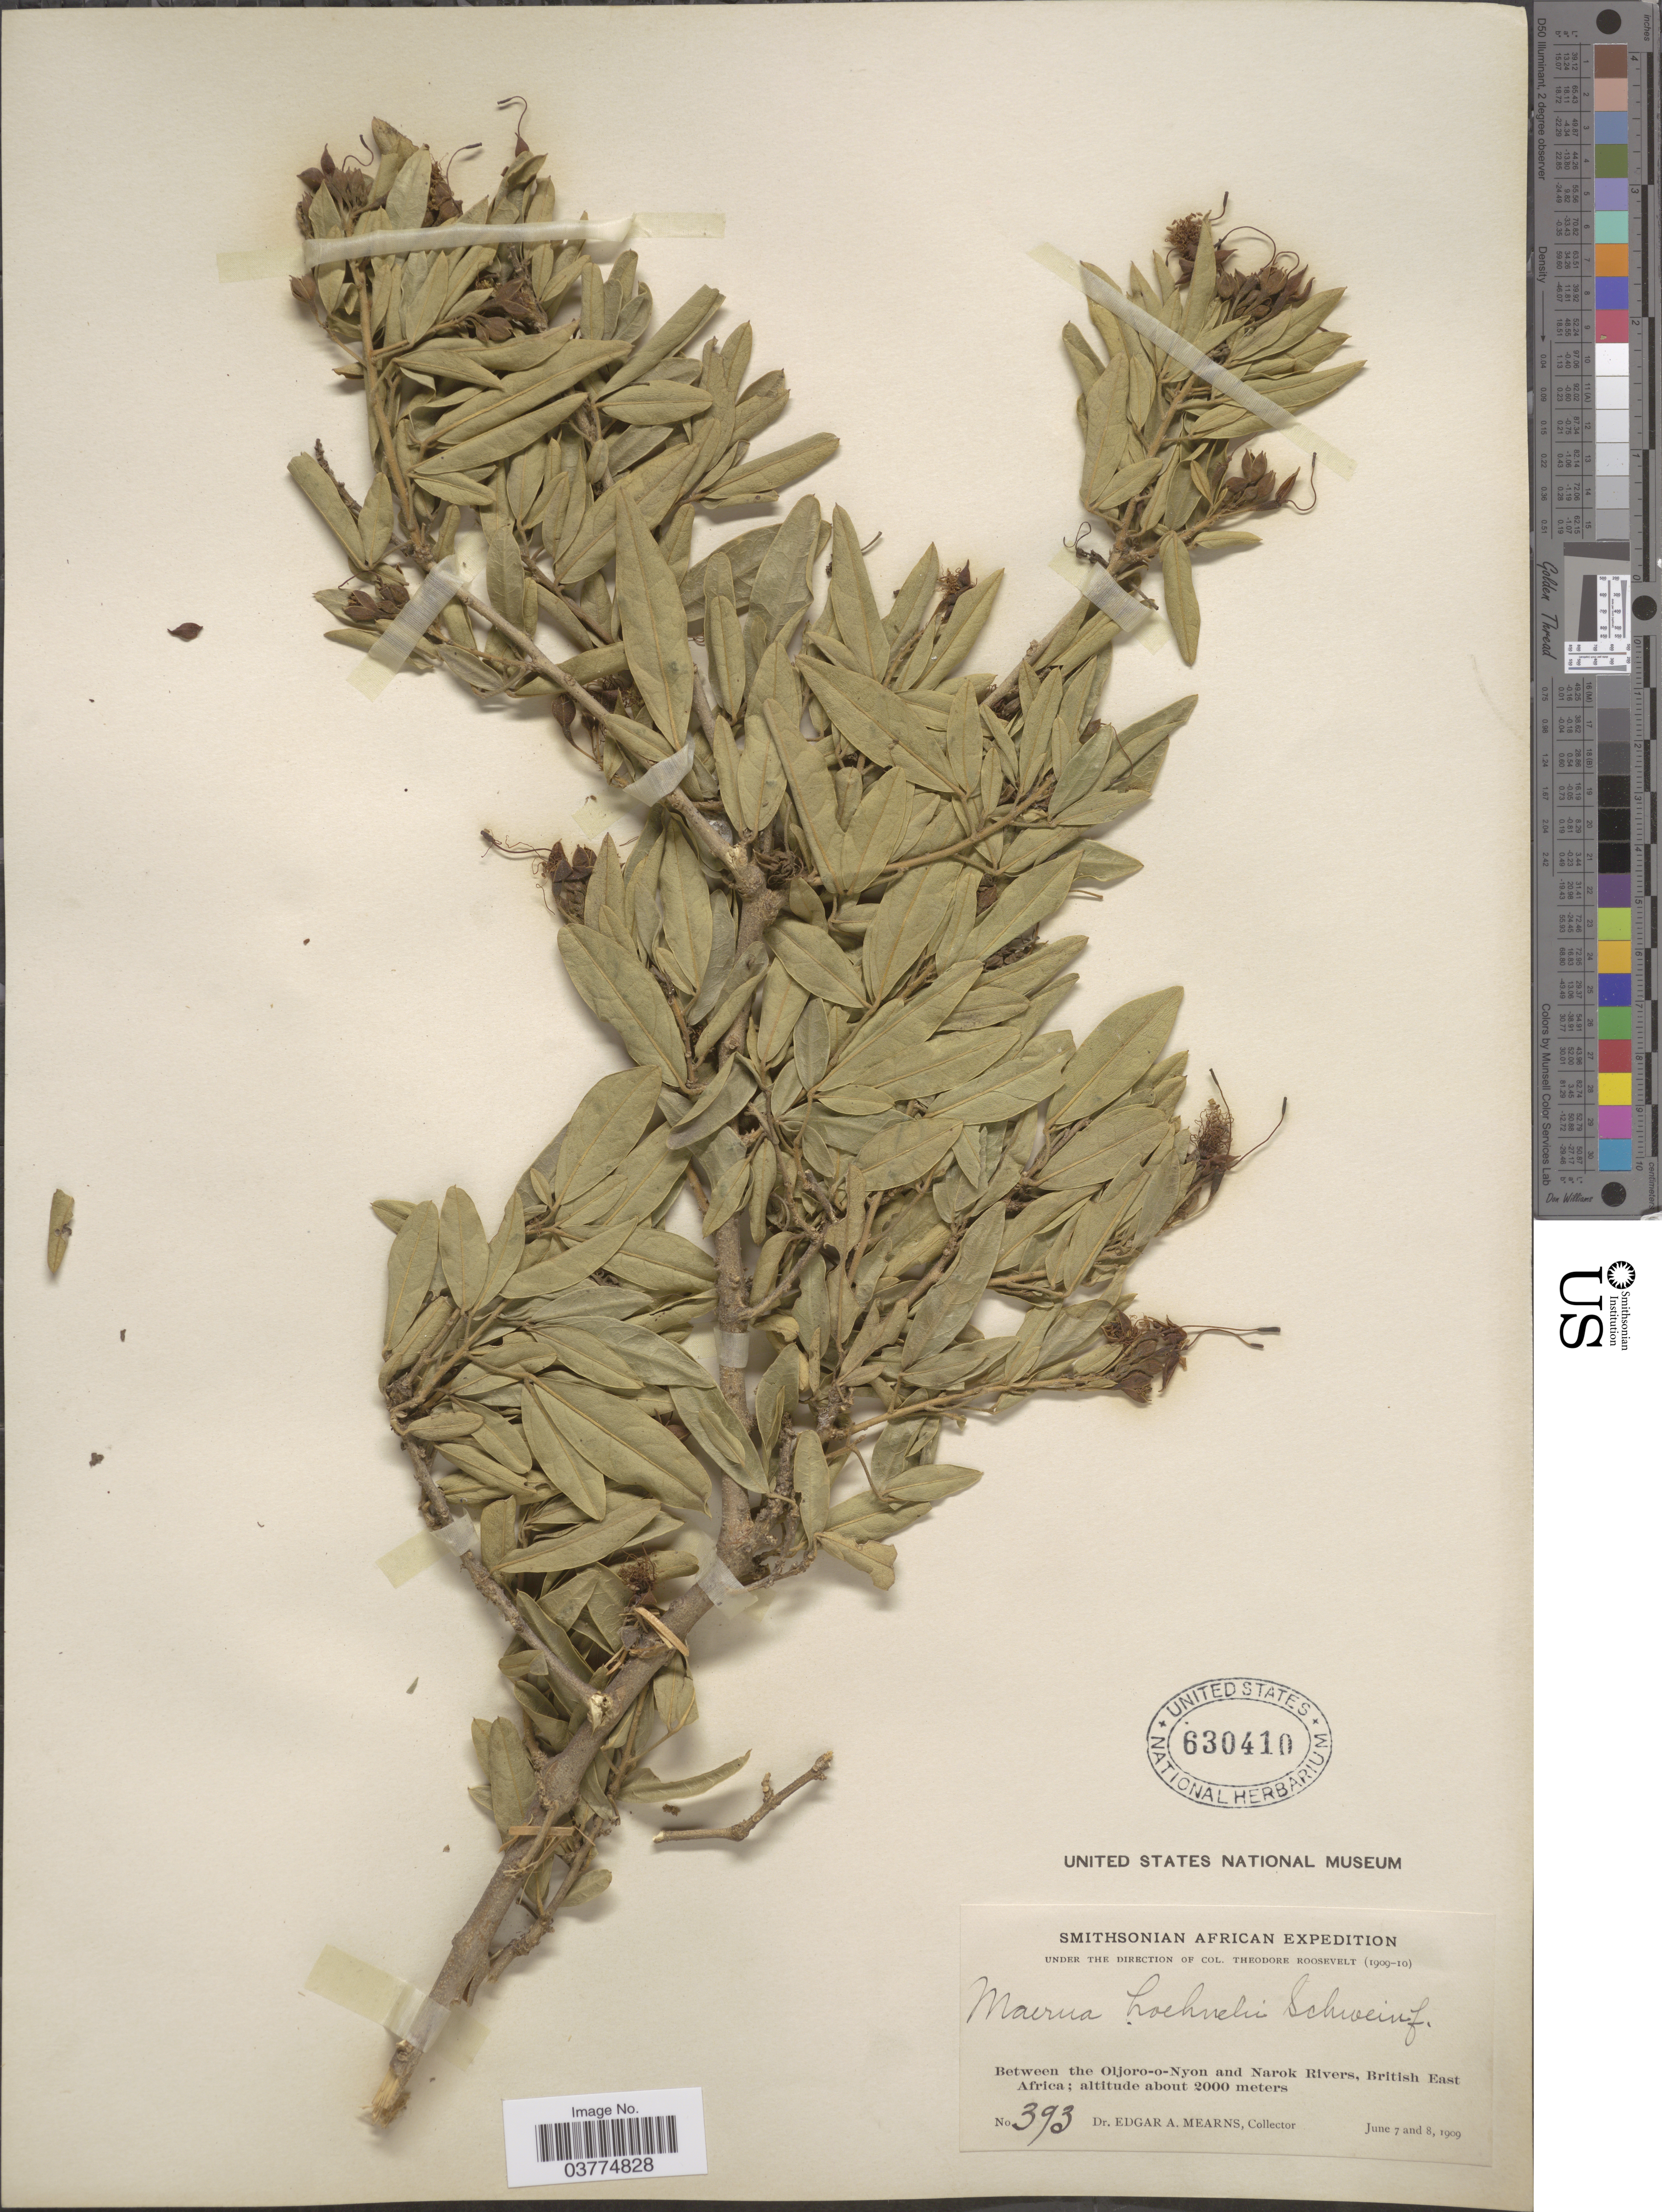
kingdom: Plantae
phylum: Tracheophyta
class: Magnoliopsida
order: Brassicales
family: Capparaceae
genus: Maerua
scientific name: Maerua hoehnelii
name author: Schweinf.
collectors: E. A. Mearns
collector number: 393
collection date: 1909-06-07/1909-06-08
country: Kenya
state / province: Narok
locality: Between the Oljoro-o-Nyon and Narok Rivers, British East Africa.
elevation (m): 2000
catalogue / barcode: US 630410